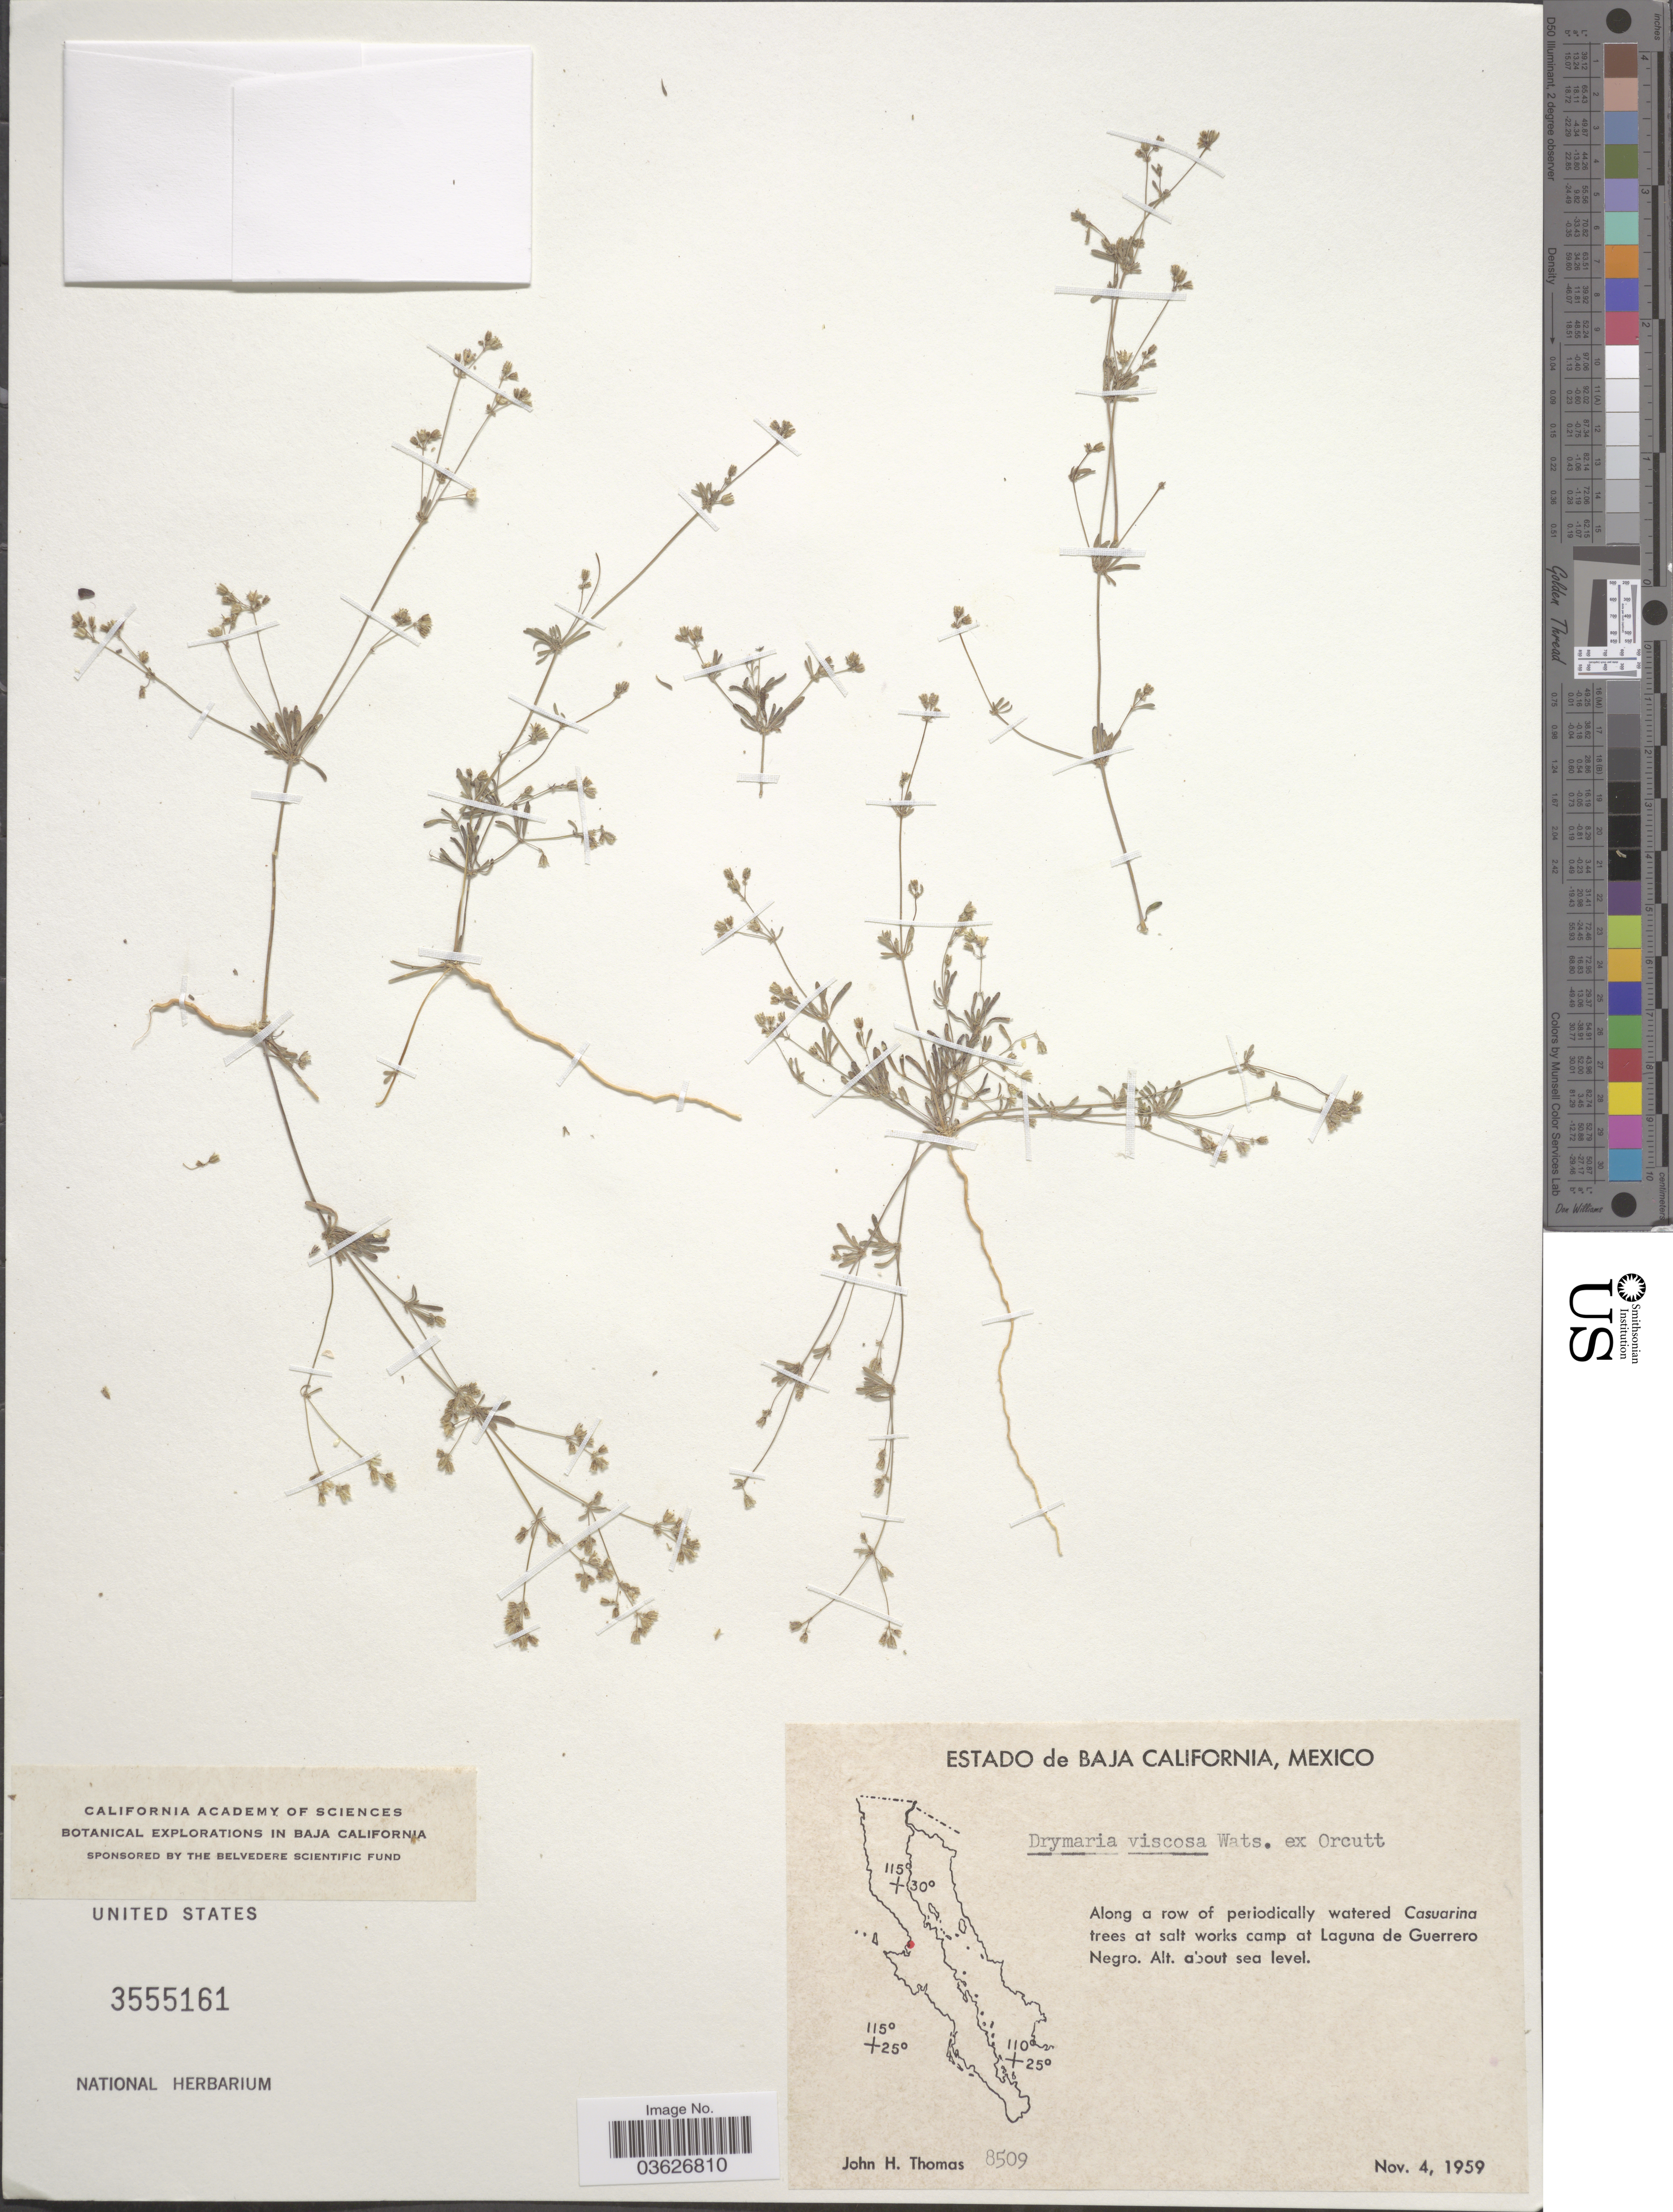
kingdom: Plantae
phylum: Tracheophyta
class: Magnoliopsida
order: Caryophyllales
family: Caryophyllaceae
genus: Drymaria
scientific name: Drymaria viscosa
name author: S. Watson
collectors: J. H. Thomas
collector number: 8509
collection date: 1959-11-04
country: Mexico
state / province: Baja California Sur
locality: At salt works camp at Laguna de Guerrero Negro.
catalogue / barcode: US 3555161